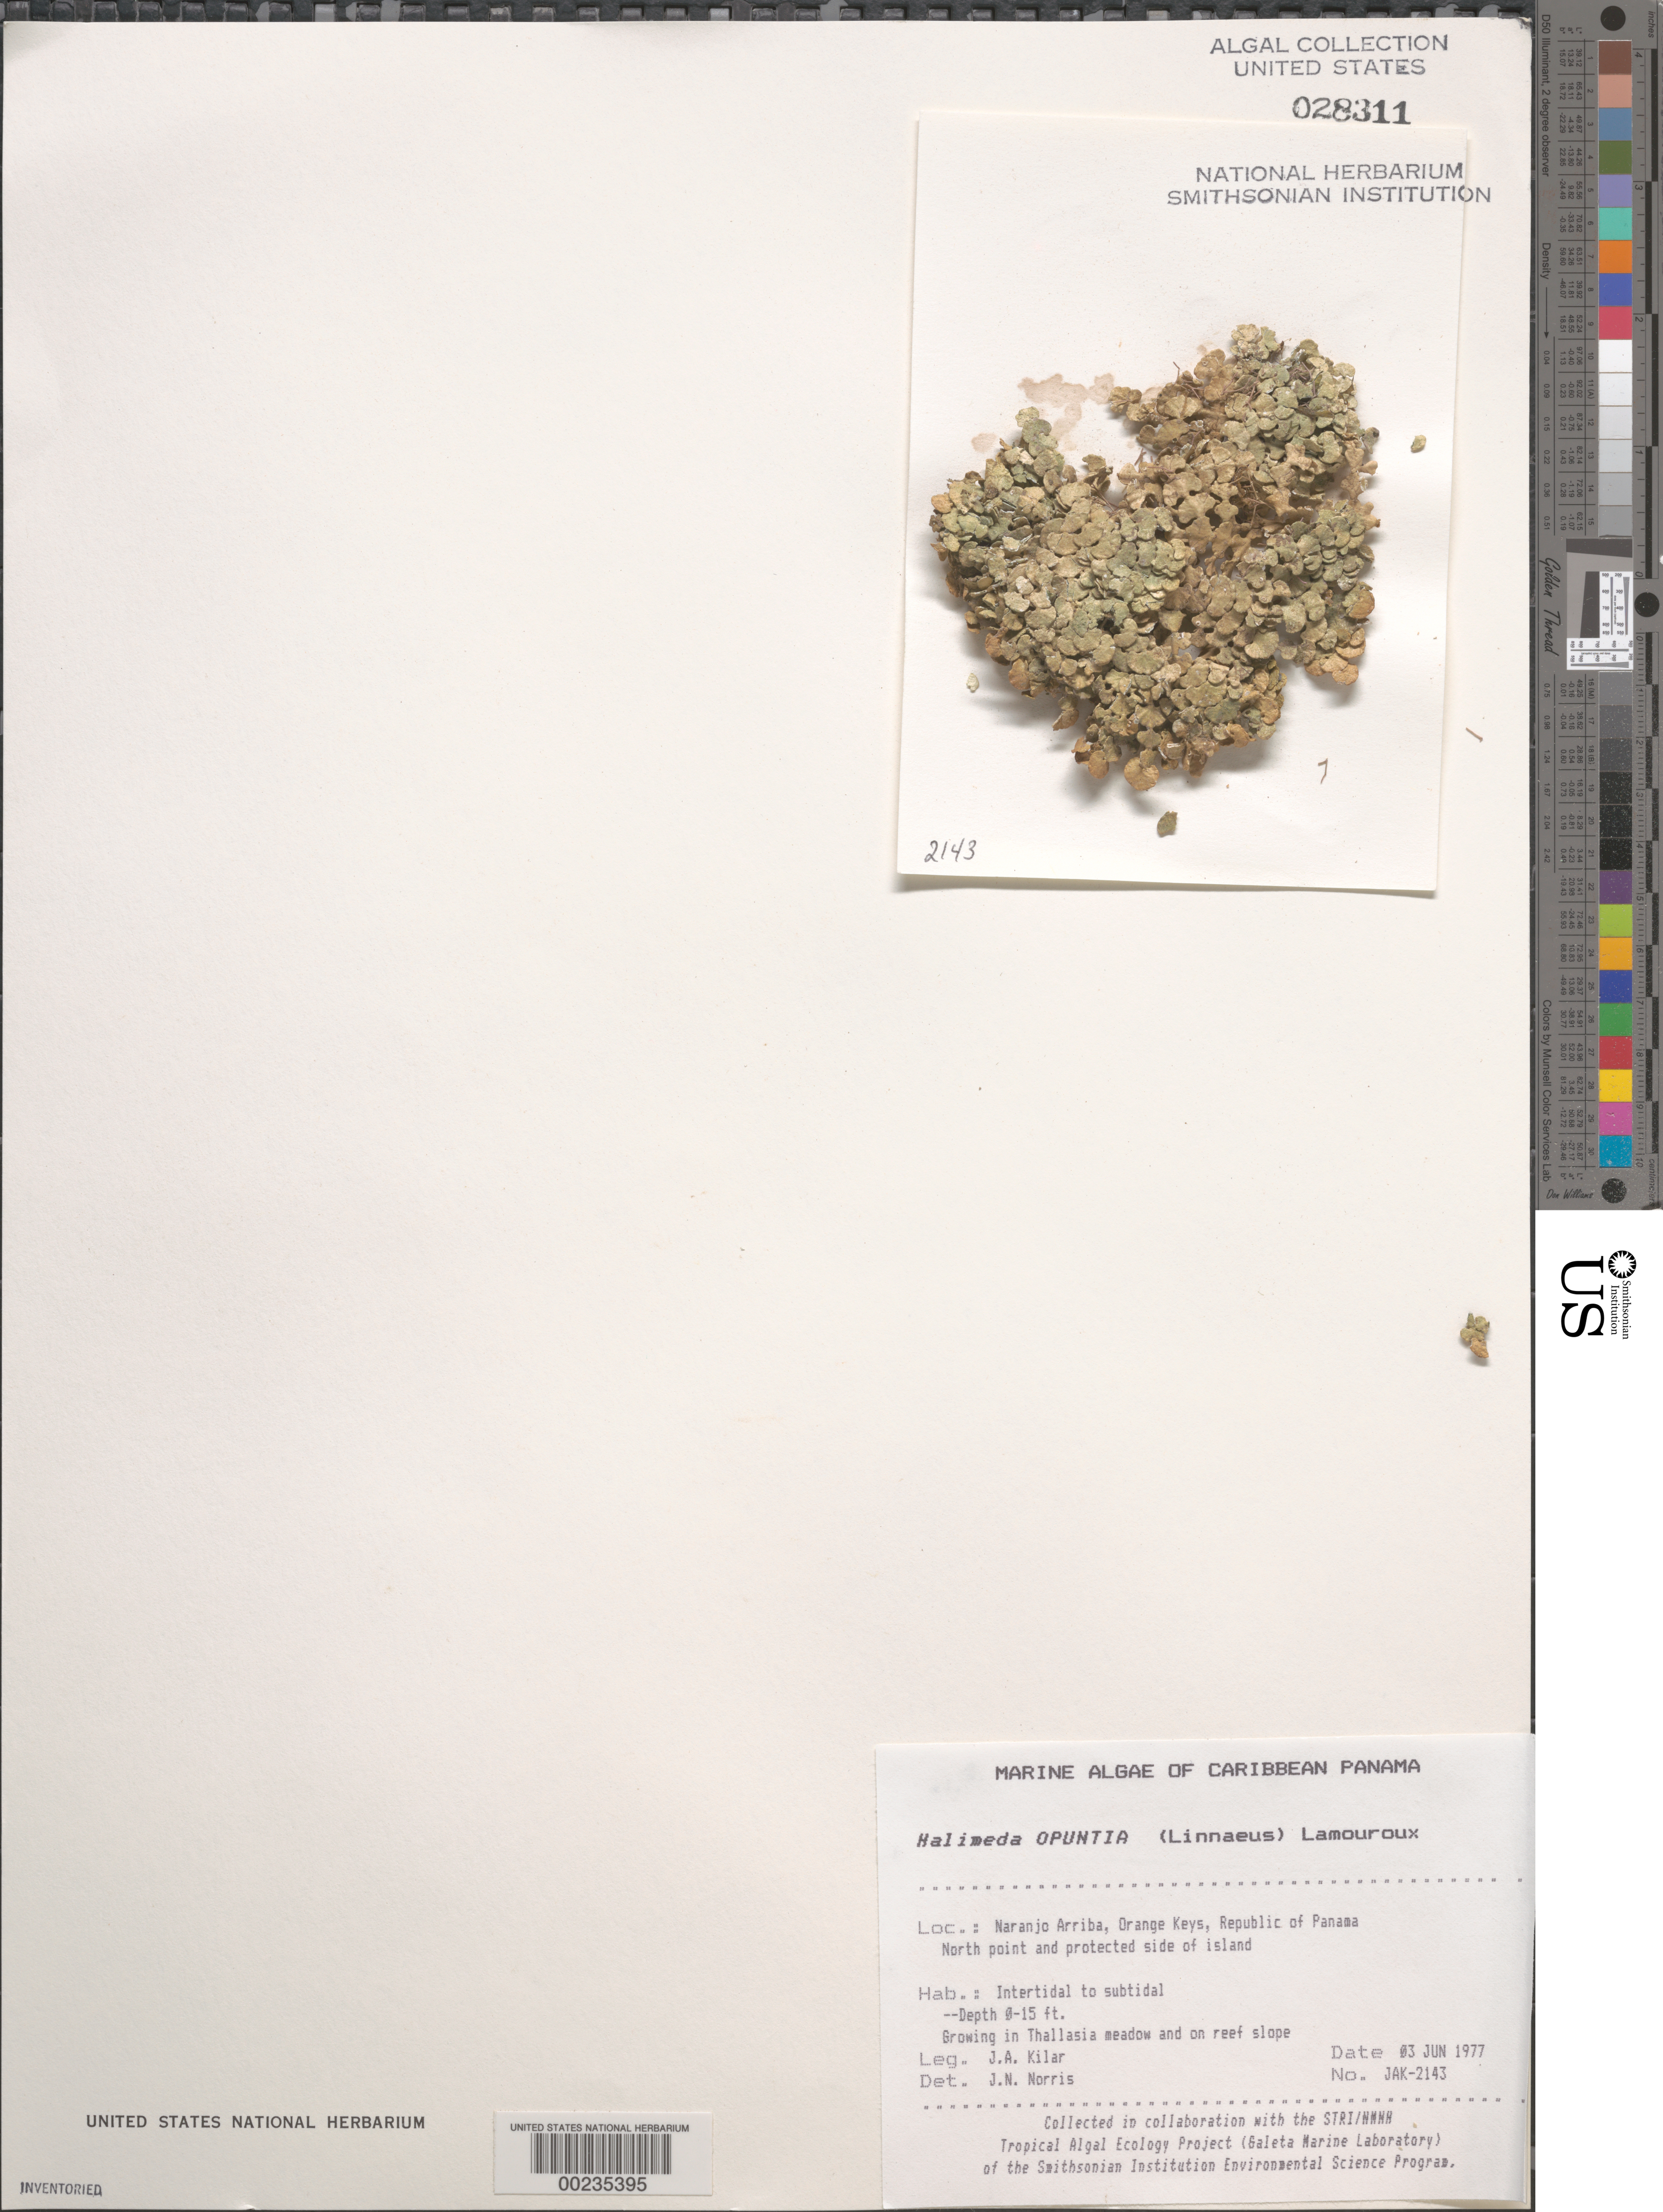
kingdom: Plantae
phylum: Chlorophyta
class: Ulvophyceae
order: Bryopsidales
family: Halimedaceae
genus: Halimeda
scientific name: Halimeda opuntia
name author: (L.) J.V.Lamouroux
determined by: Norris, James N.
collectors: J. A. Kilar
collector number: JAK-2143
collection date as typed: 03 Jun 1977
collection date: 1977-06-03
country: Panama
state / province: Colón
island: Naranjo Abajo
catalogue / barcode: US 28311